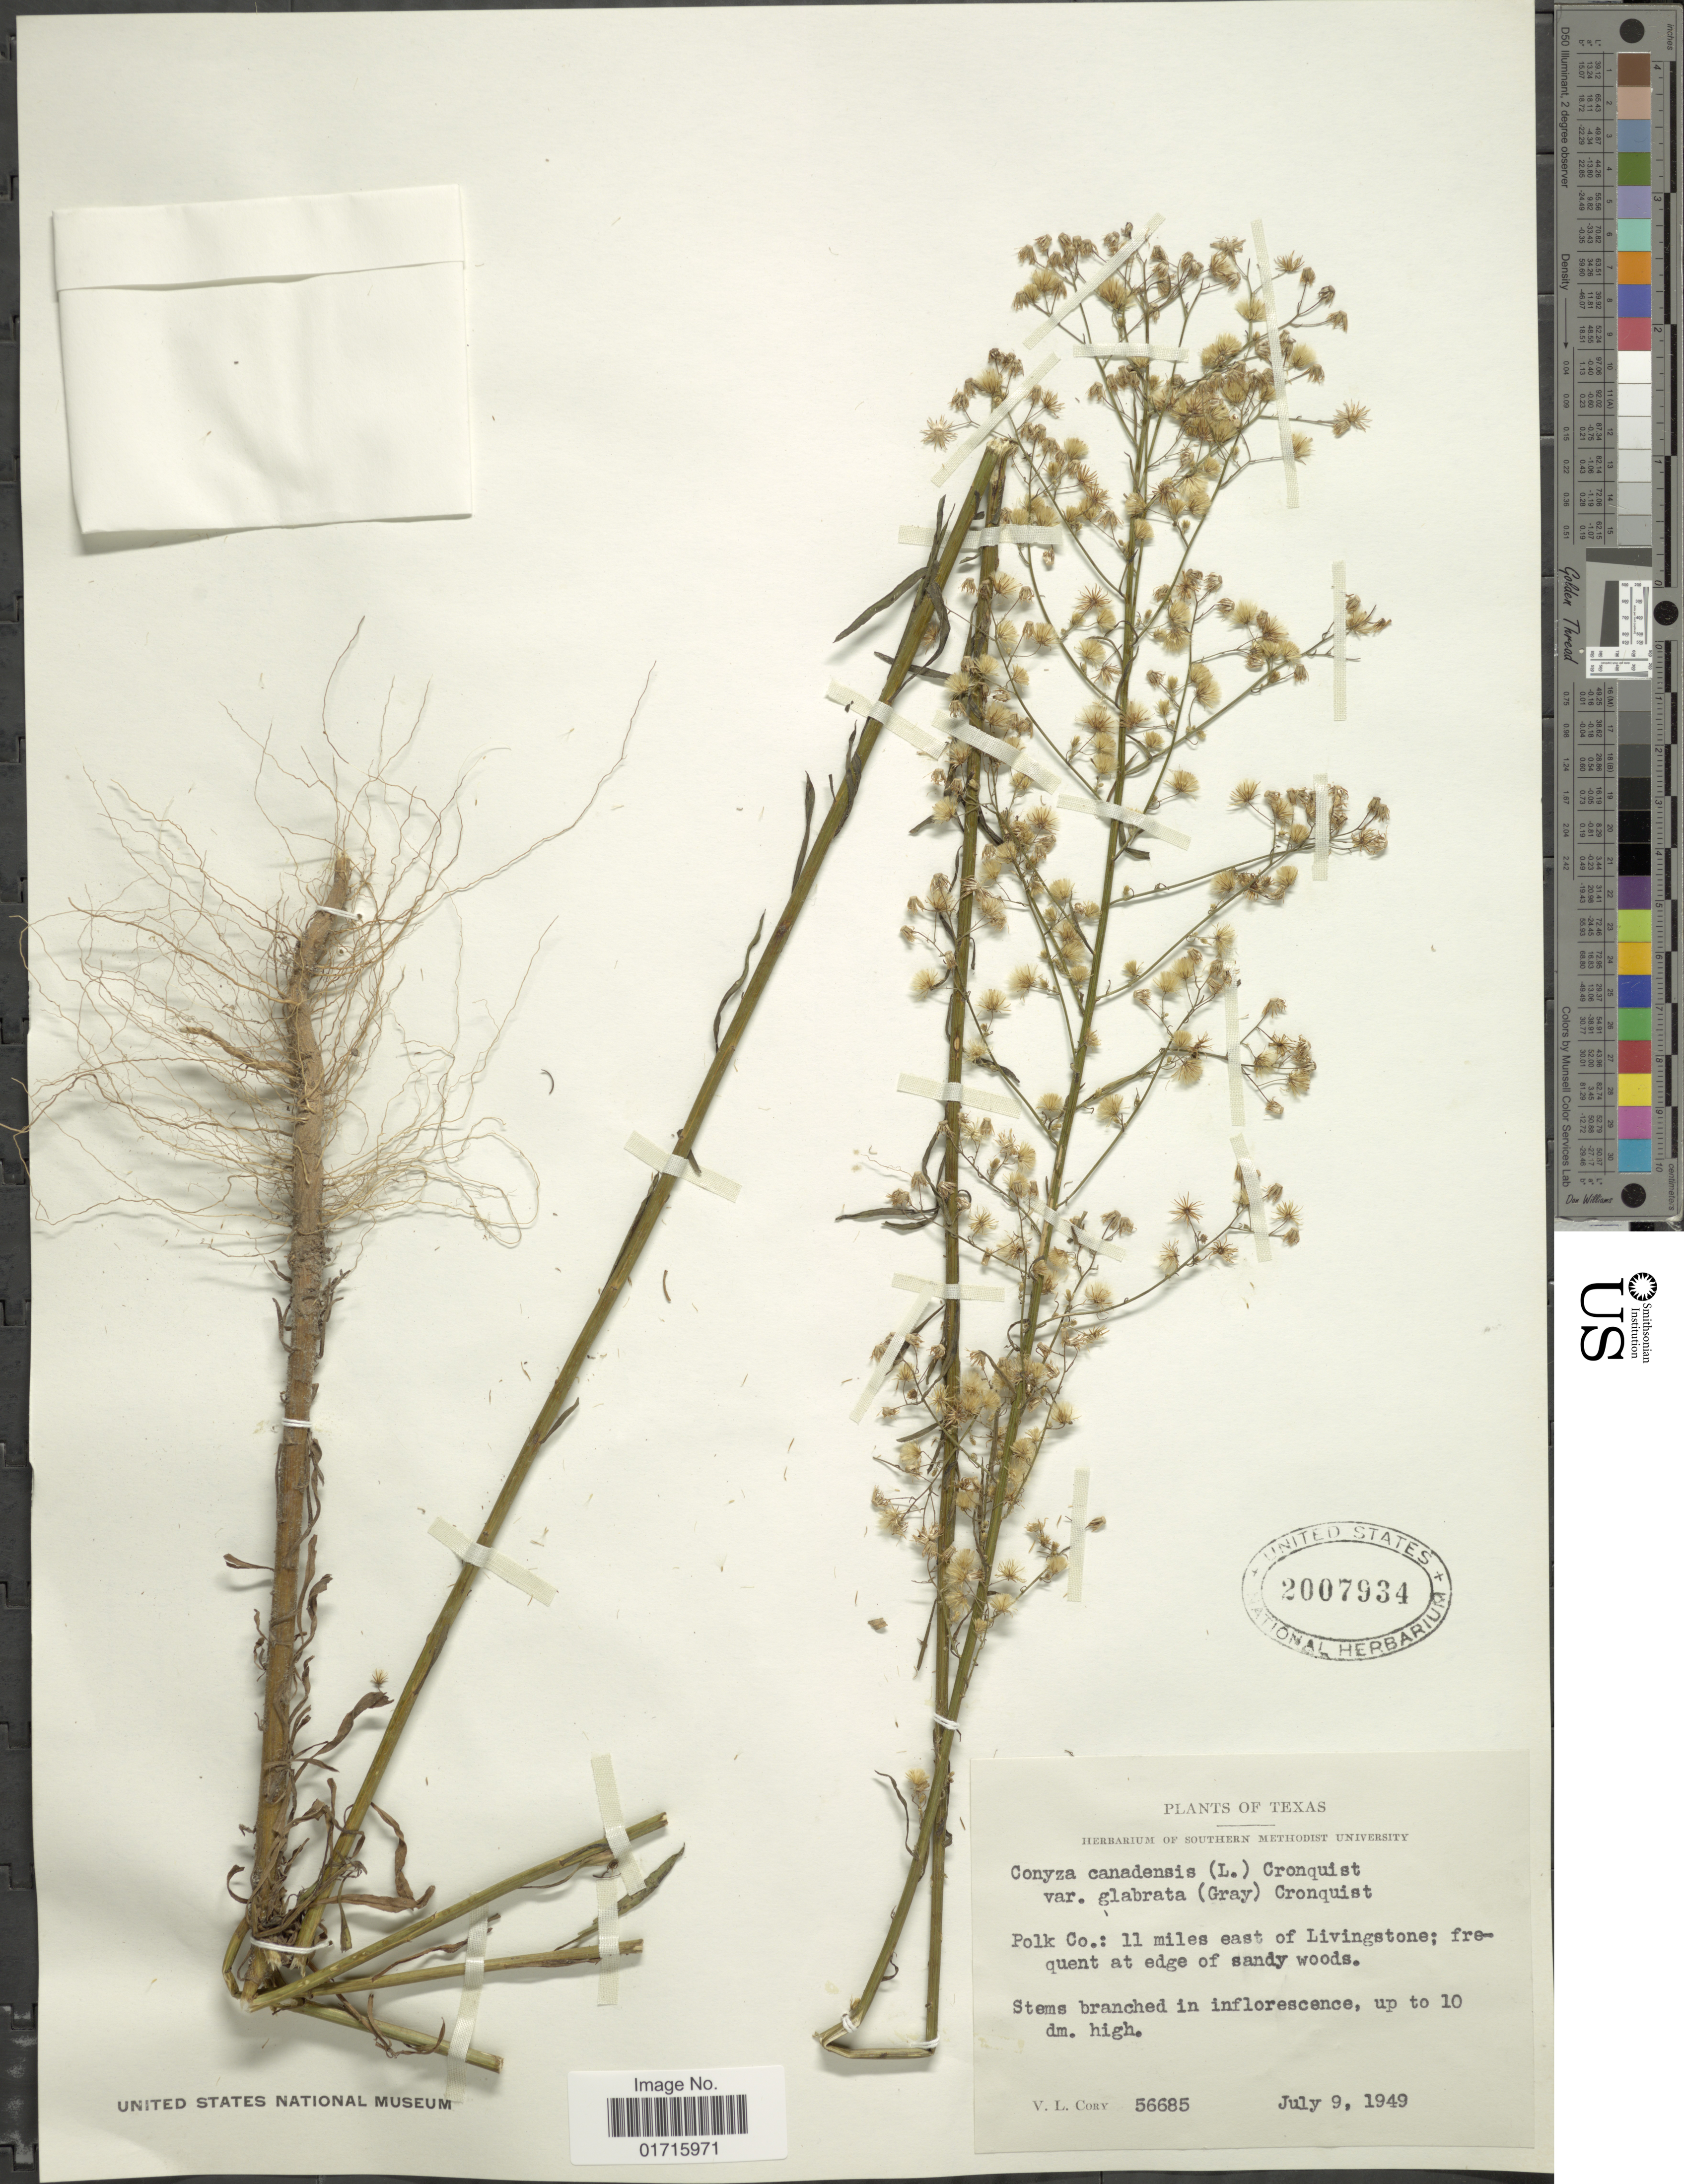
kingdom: Plantae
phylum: Tracheophyta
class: Magnoliopsida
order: Asterales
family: Asteraceae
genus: Conyza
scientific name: Conyza canadensis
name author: (L.) Cronq.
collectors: V. Cory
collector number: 56685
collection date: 1949-07-09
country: United States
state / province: Texas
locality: Polk Co.: 11 miles east of Livingstone; frequent at edge of sandy woods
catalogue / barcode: US 2007934